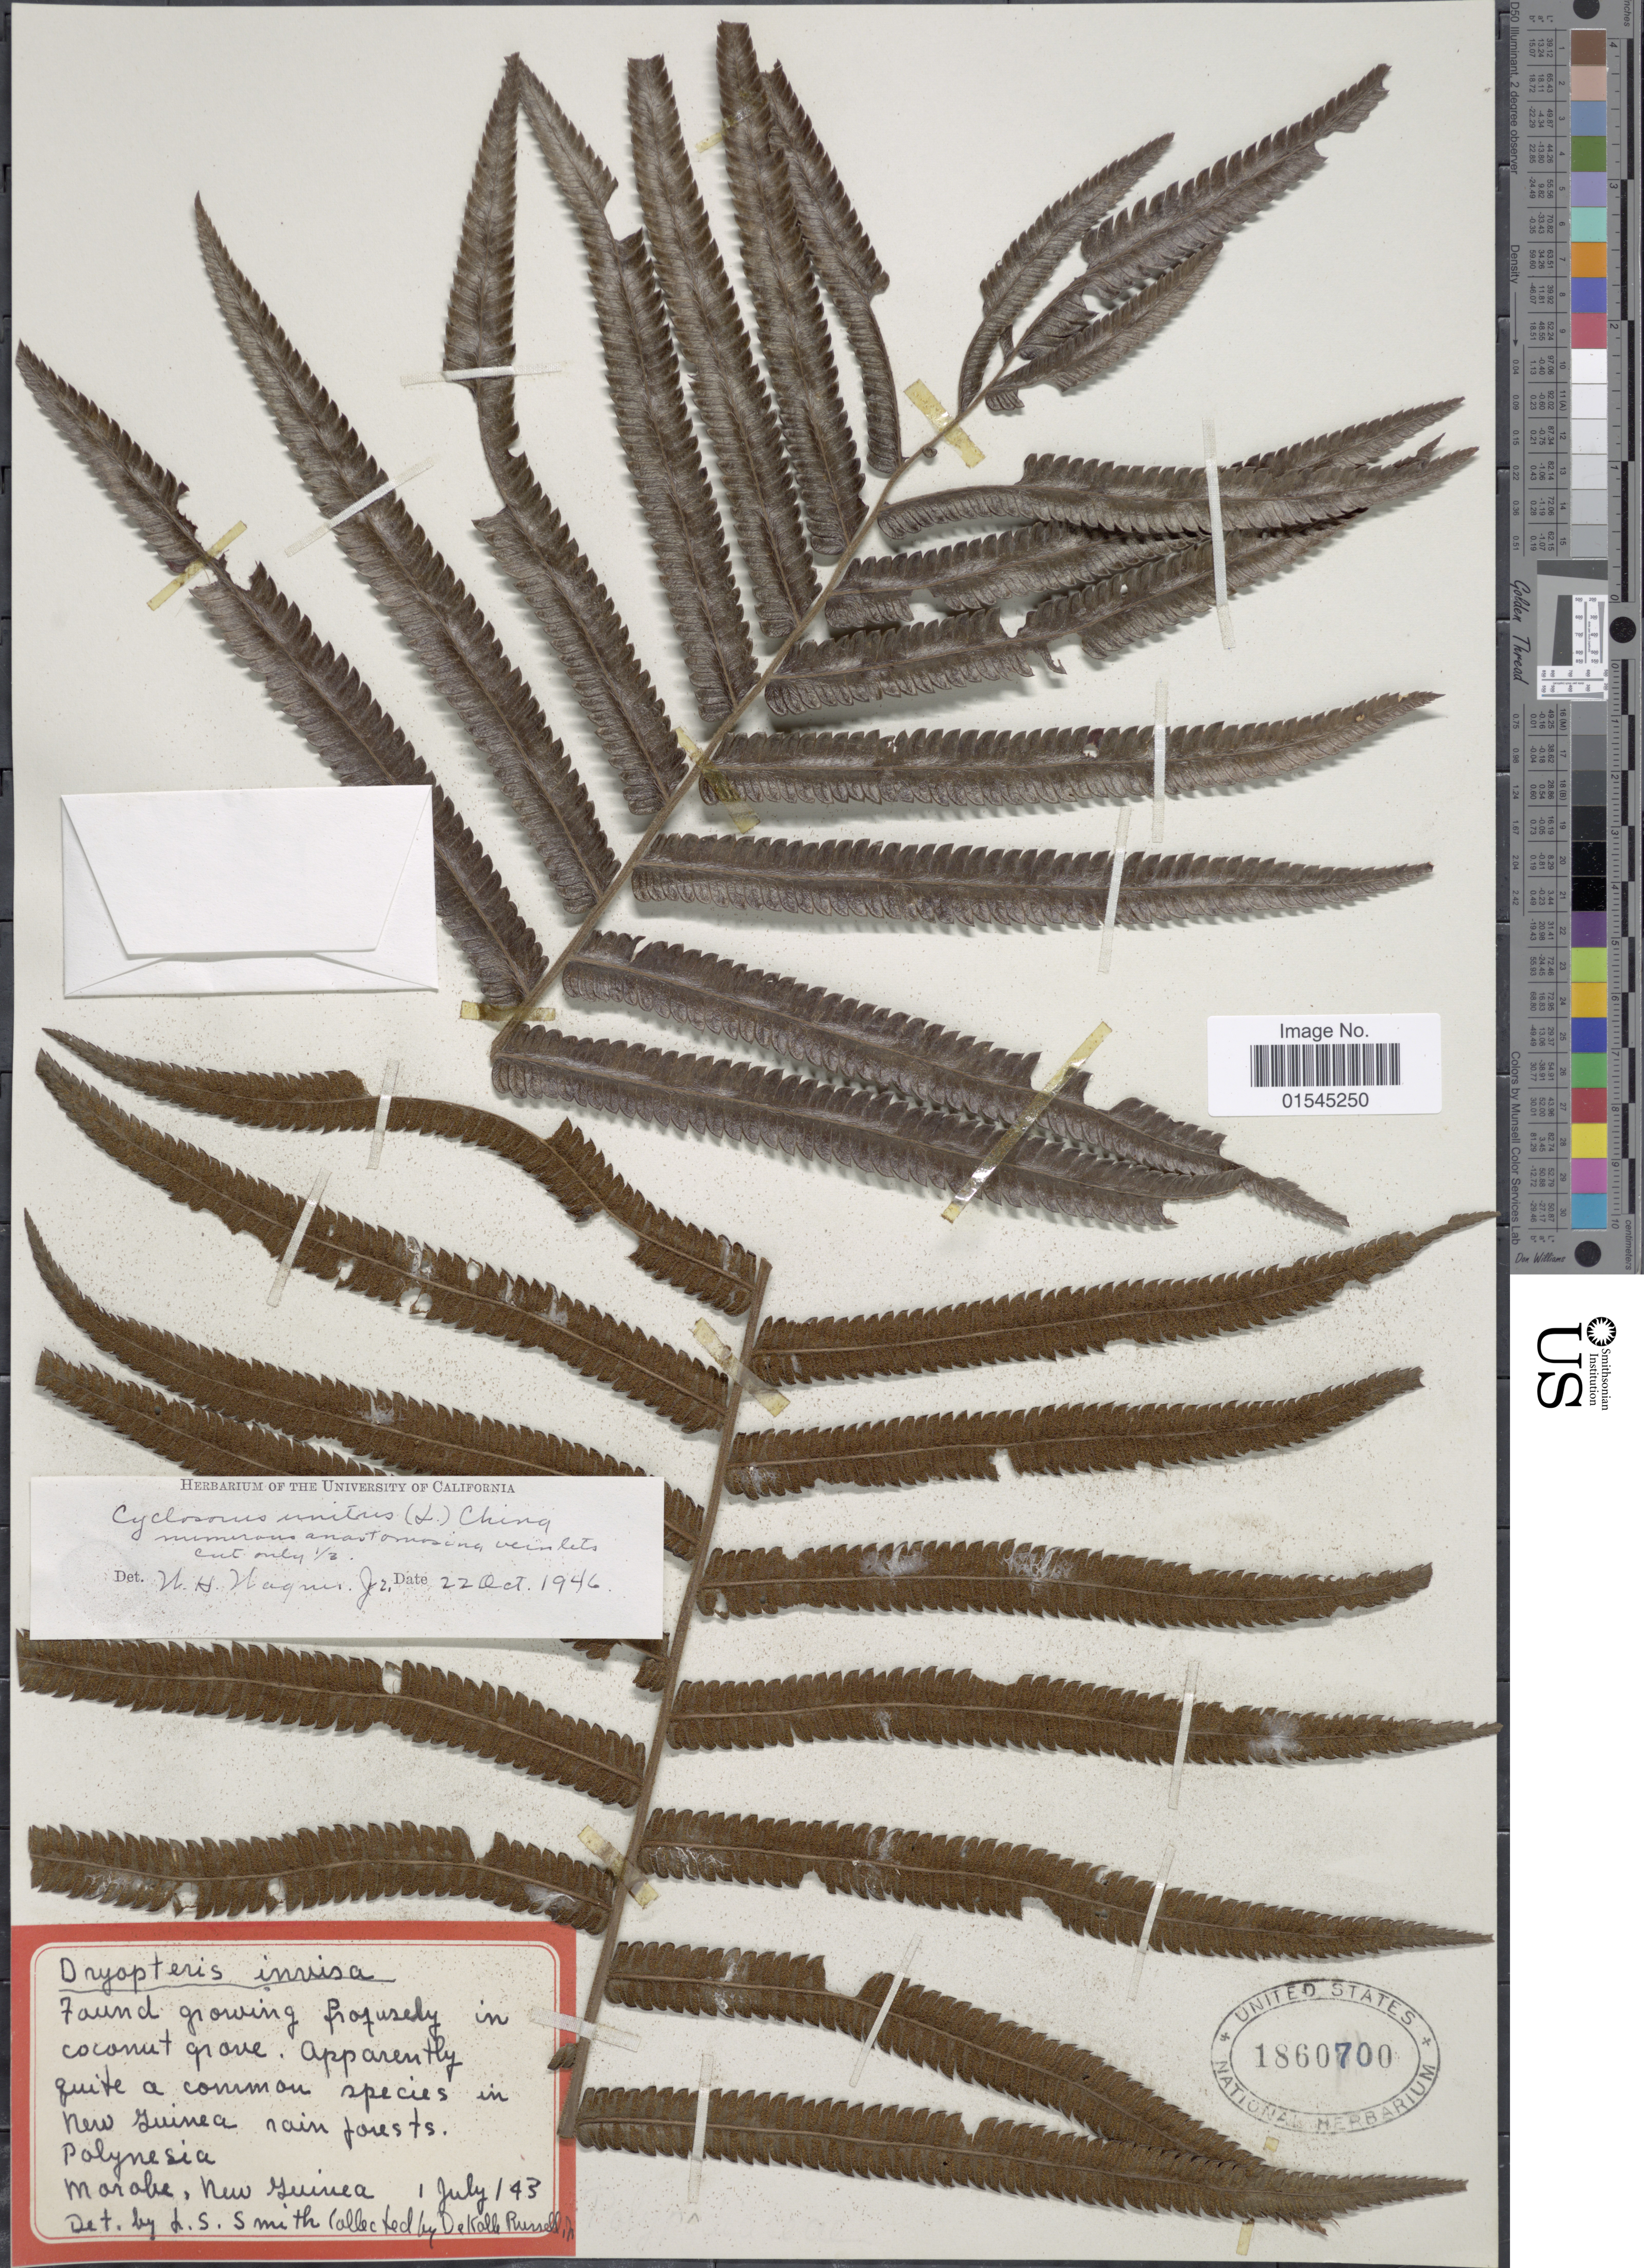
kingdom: Plantae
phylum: Tracheophyta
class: Polypodiopsida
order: Polypodiales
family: Thelypteridaceae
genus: Sphaerostephanos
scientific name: Sphaerostephanos unitus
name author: (L.) Holttum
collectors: D. K. Russell Jr.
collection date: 1943-07-01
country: Papua New Guinea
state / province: Morobe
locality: Morobe, New Guinea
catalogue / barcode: US 1860700